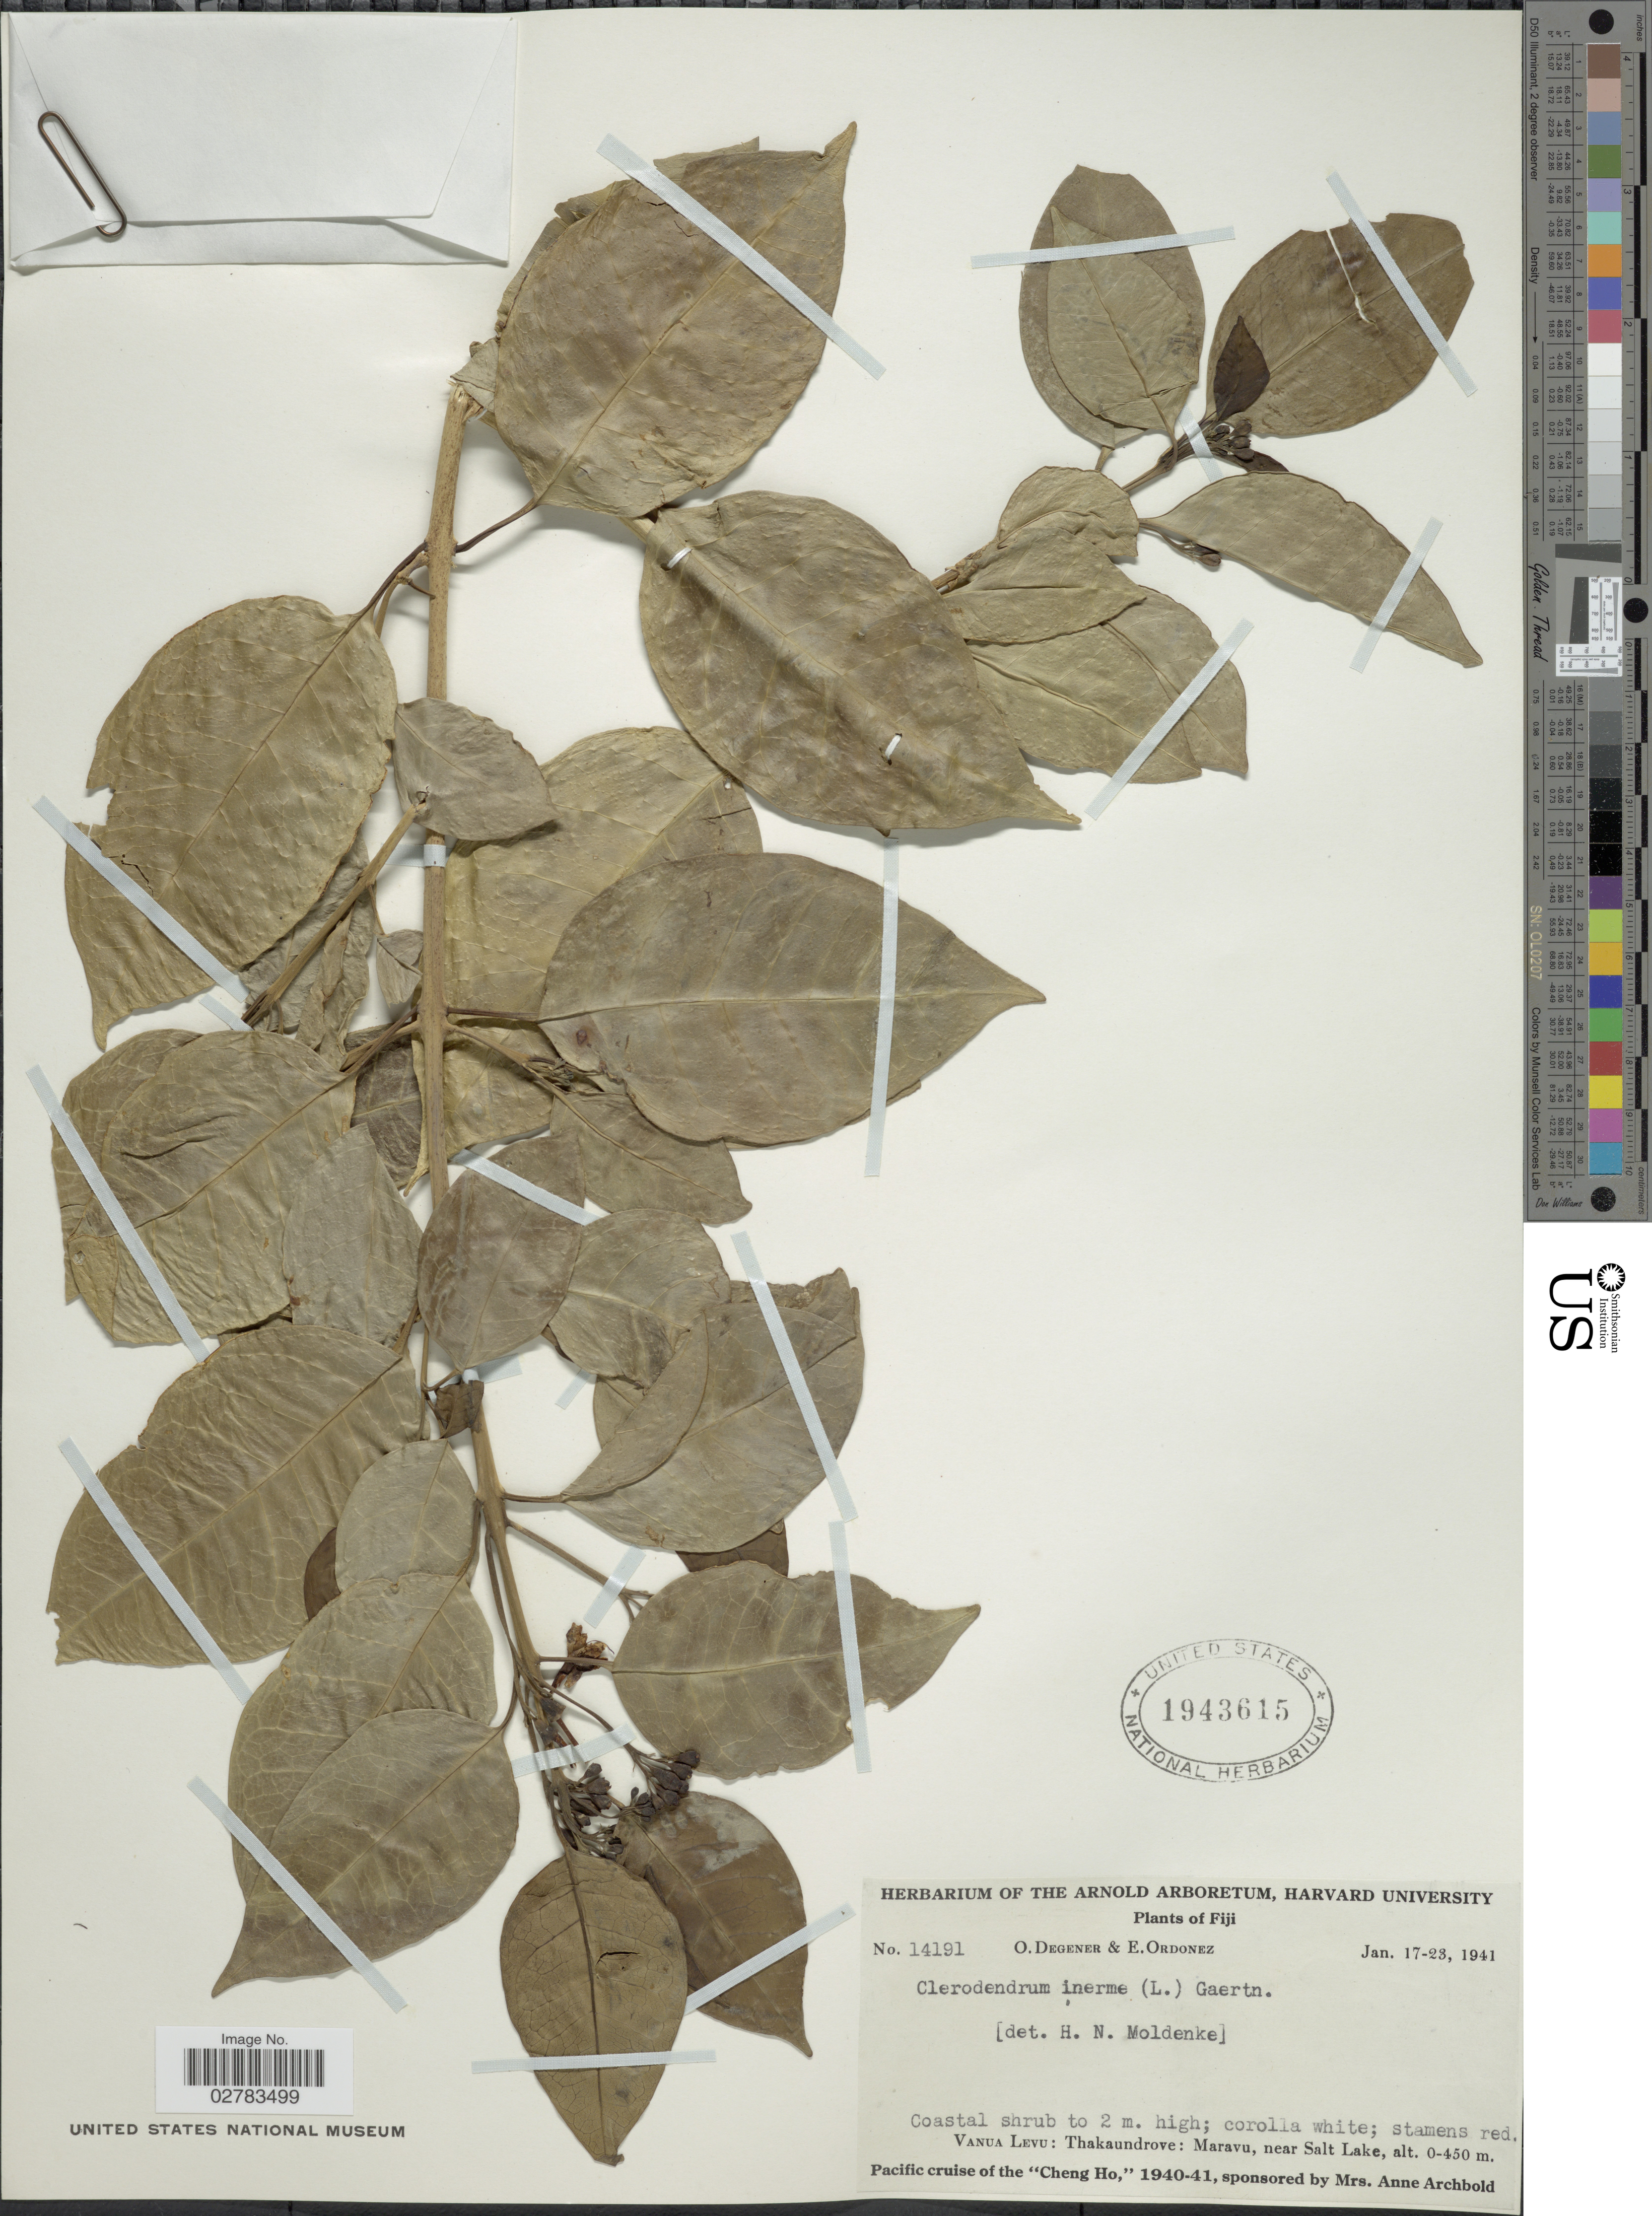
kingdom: Plantae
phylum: Tracheophyta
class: Magnoliopsida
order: Lamiales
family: Lamiaceae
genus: Clerodendrum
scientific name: Clerodendrum inerme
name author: (L.) Gaertn.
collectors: O. Degener & E. Ordonez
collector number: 14191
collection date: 1941-01-17/1941-01-23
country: Fiji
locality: Vanua Levu: Thakaundrove: Maravu, near Salt Lake.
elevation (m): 0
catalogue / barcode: US 1943615